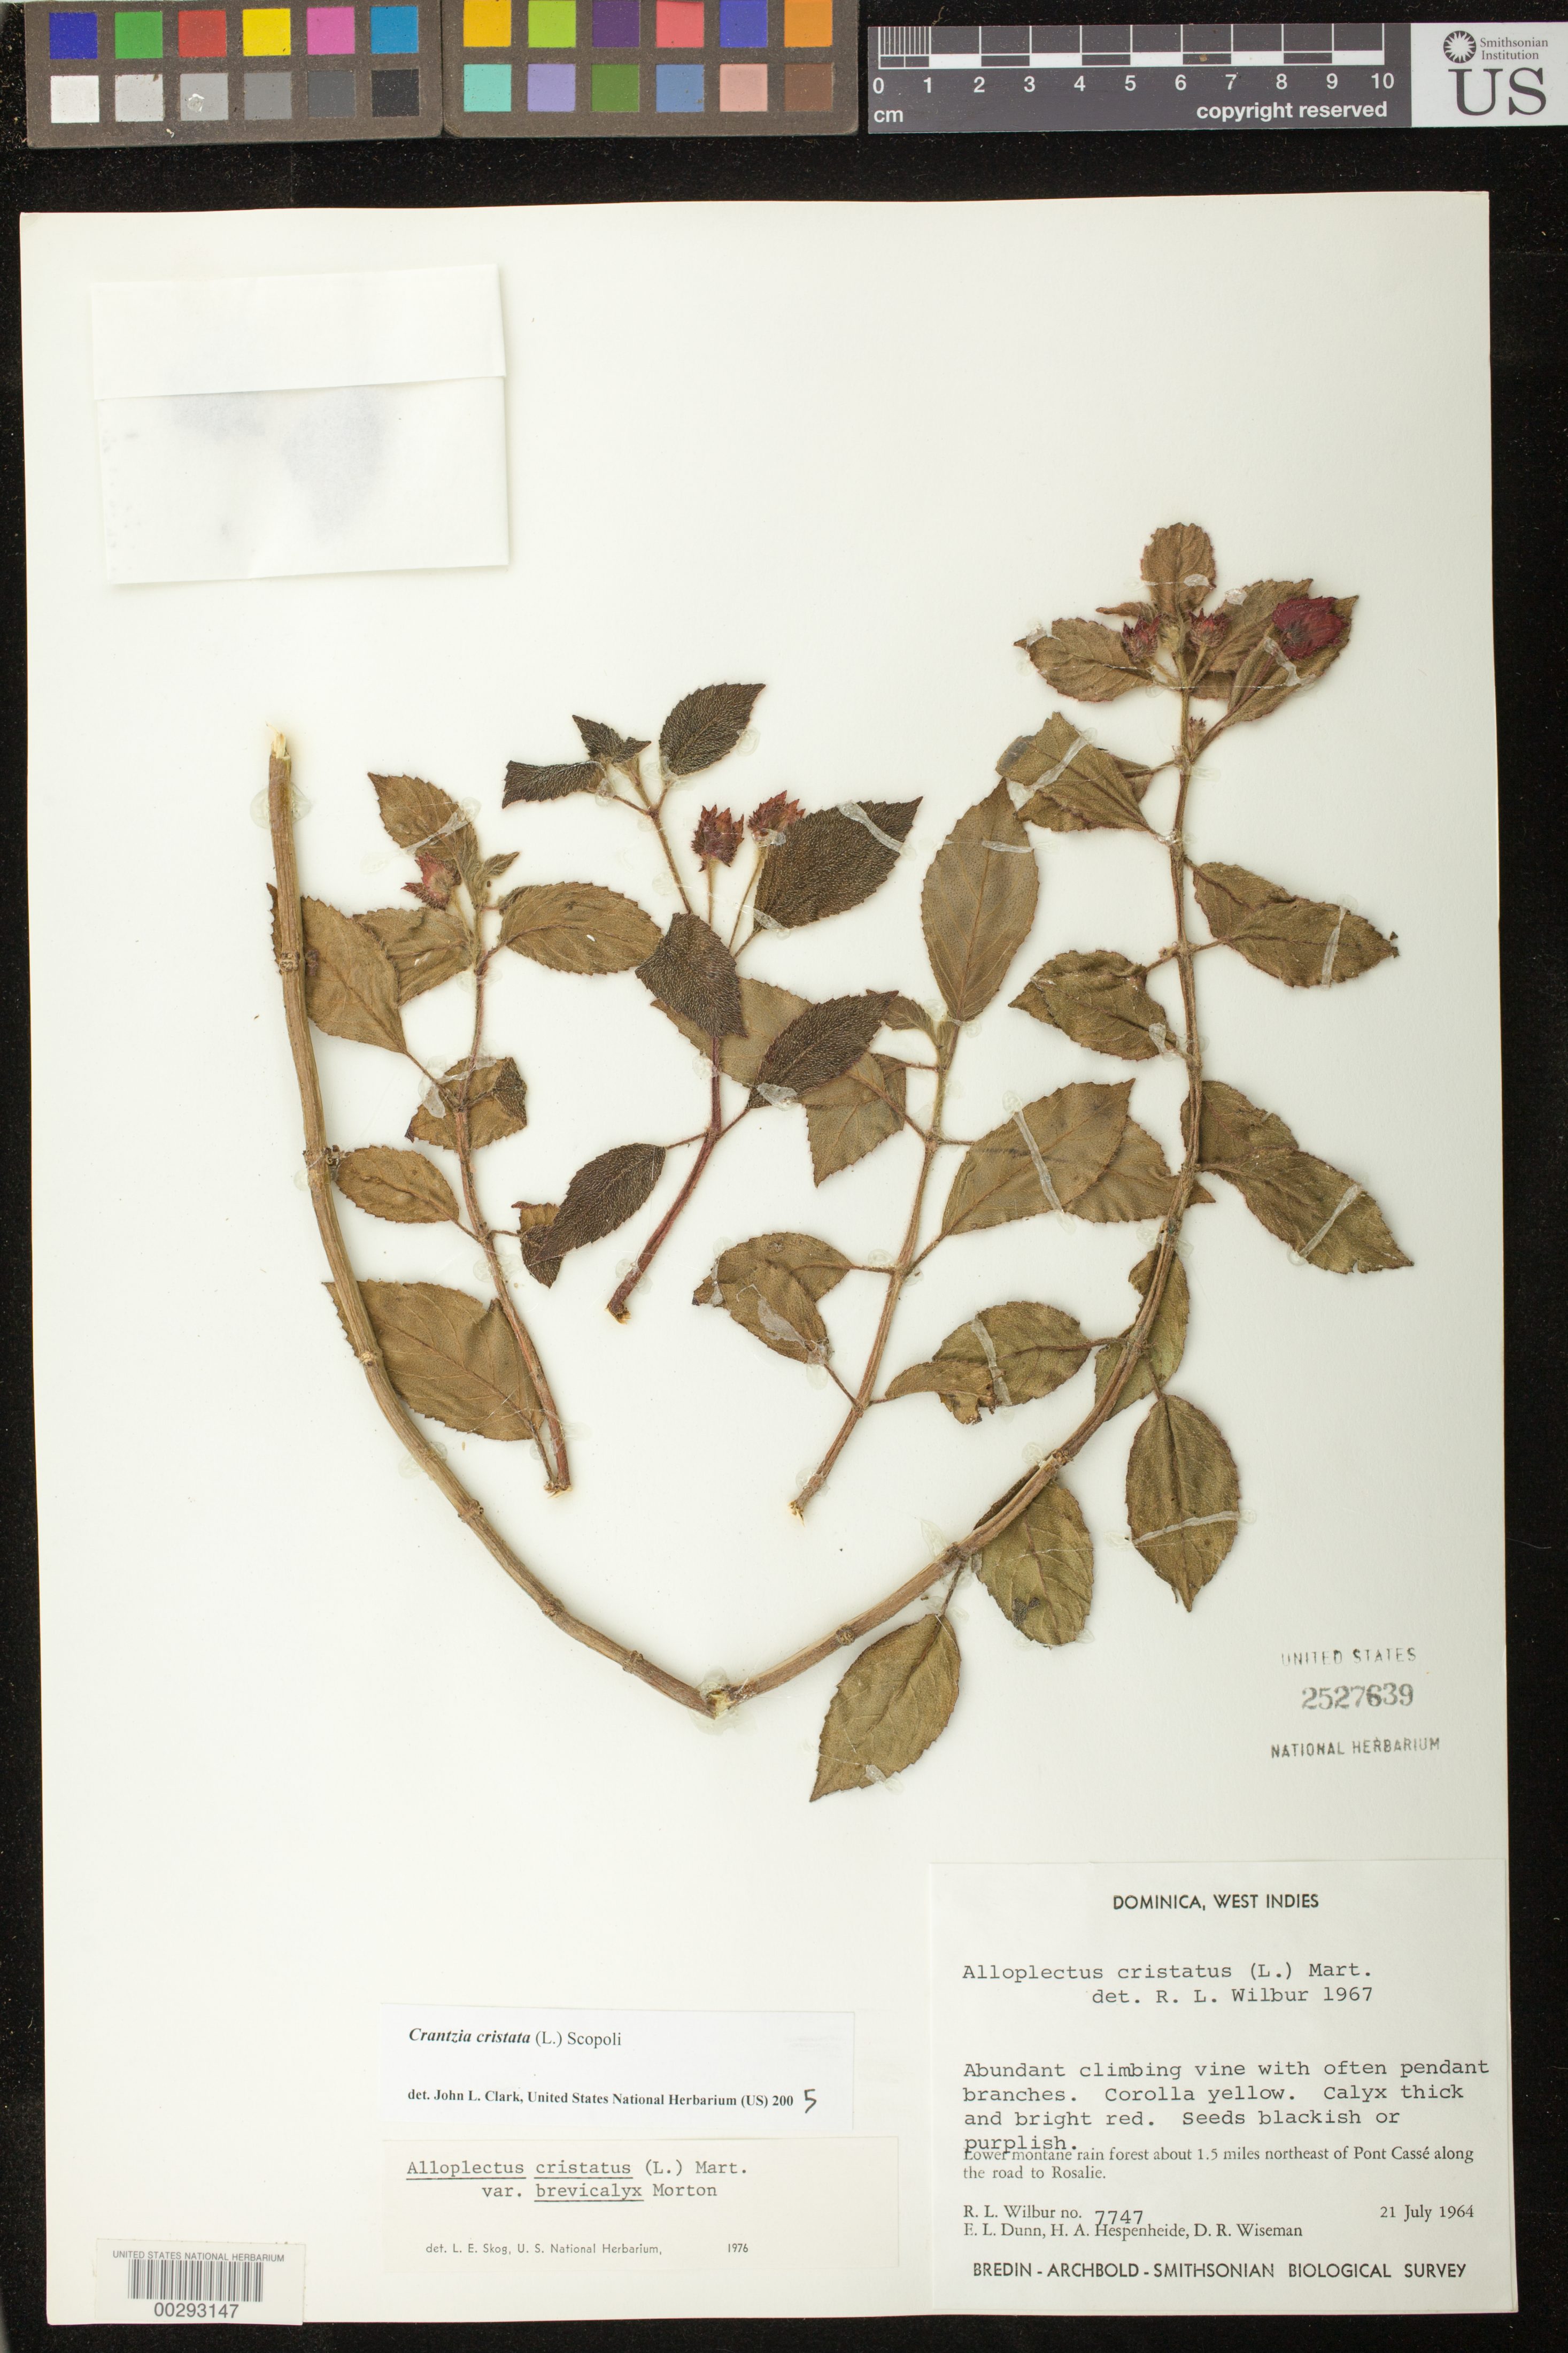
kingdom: Plantae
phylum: Tracheophyta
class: Magnoliopsida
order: Lamiales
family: Gesneriaceae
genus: Crantzia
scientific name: Crantzia cristata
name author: (L.) Scop. ex Fritsch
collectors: R. L. Wilbur, E. Dunn, H. A. Hespenheide & D. R. Wiseman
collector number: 7747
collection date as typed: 21 Jul 1964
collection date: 1964-07-21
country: Dominica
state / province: St. Paul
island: Dominica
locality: About 1.5 miles NE of Pont Cassé along the road to Rosalie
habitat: Lower montane rain forest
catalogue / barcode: US 2527639